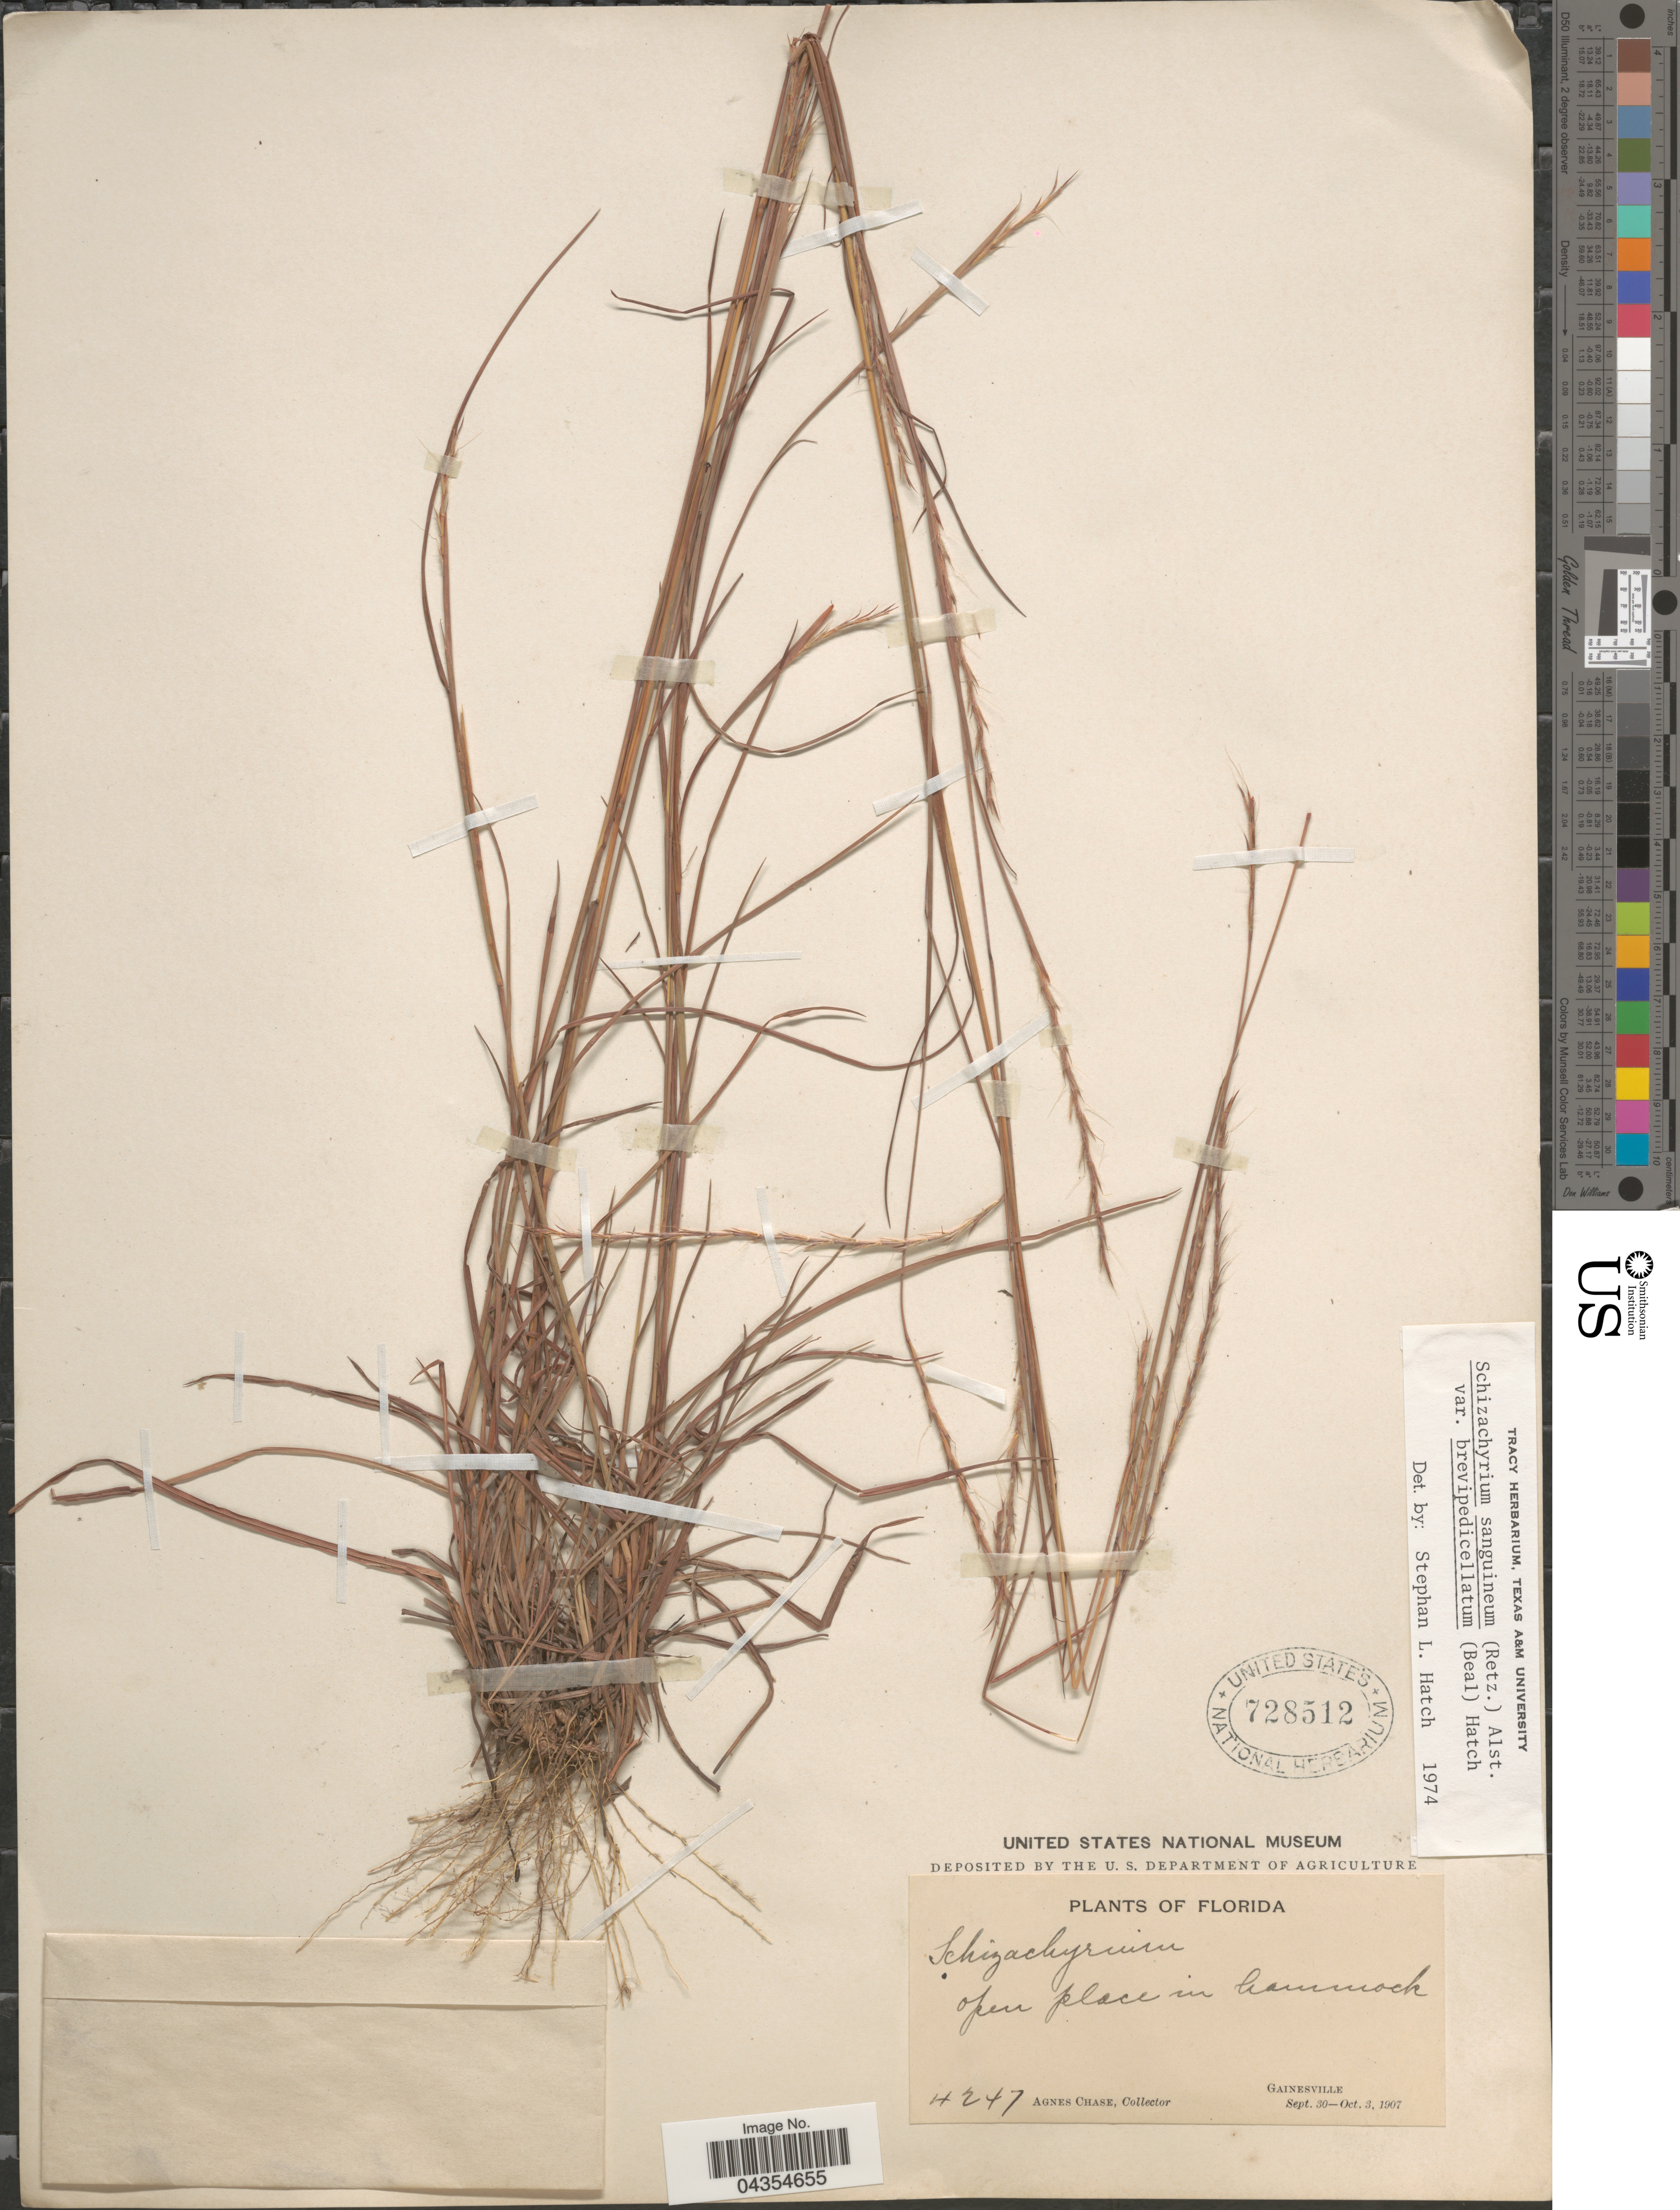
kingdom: Plantae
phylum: Tracheophyta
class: Liliopsida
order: Poales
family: Poaceae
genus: Schizachyrium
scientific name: Schizachyrium sanguineum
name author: (Retz.) Alston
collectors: A. Chase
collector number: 4247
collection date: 1907-09-30/1907-10-03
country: United States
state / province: Florida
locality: Open place in hammock. Gainesville.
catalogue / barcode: US 728512